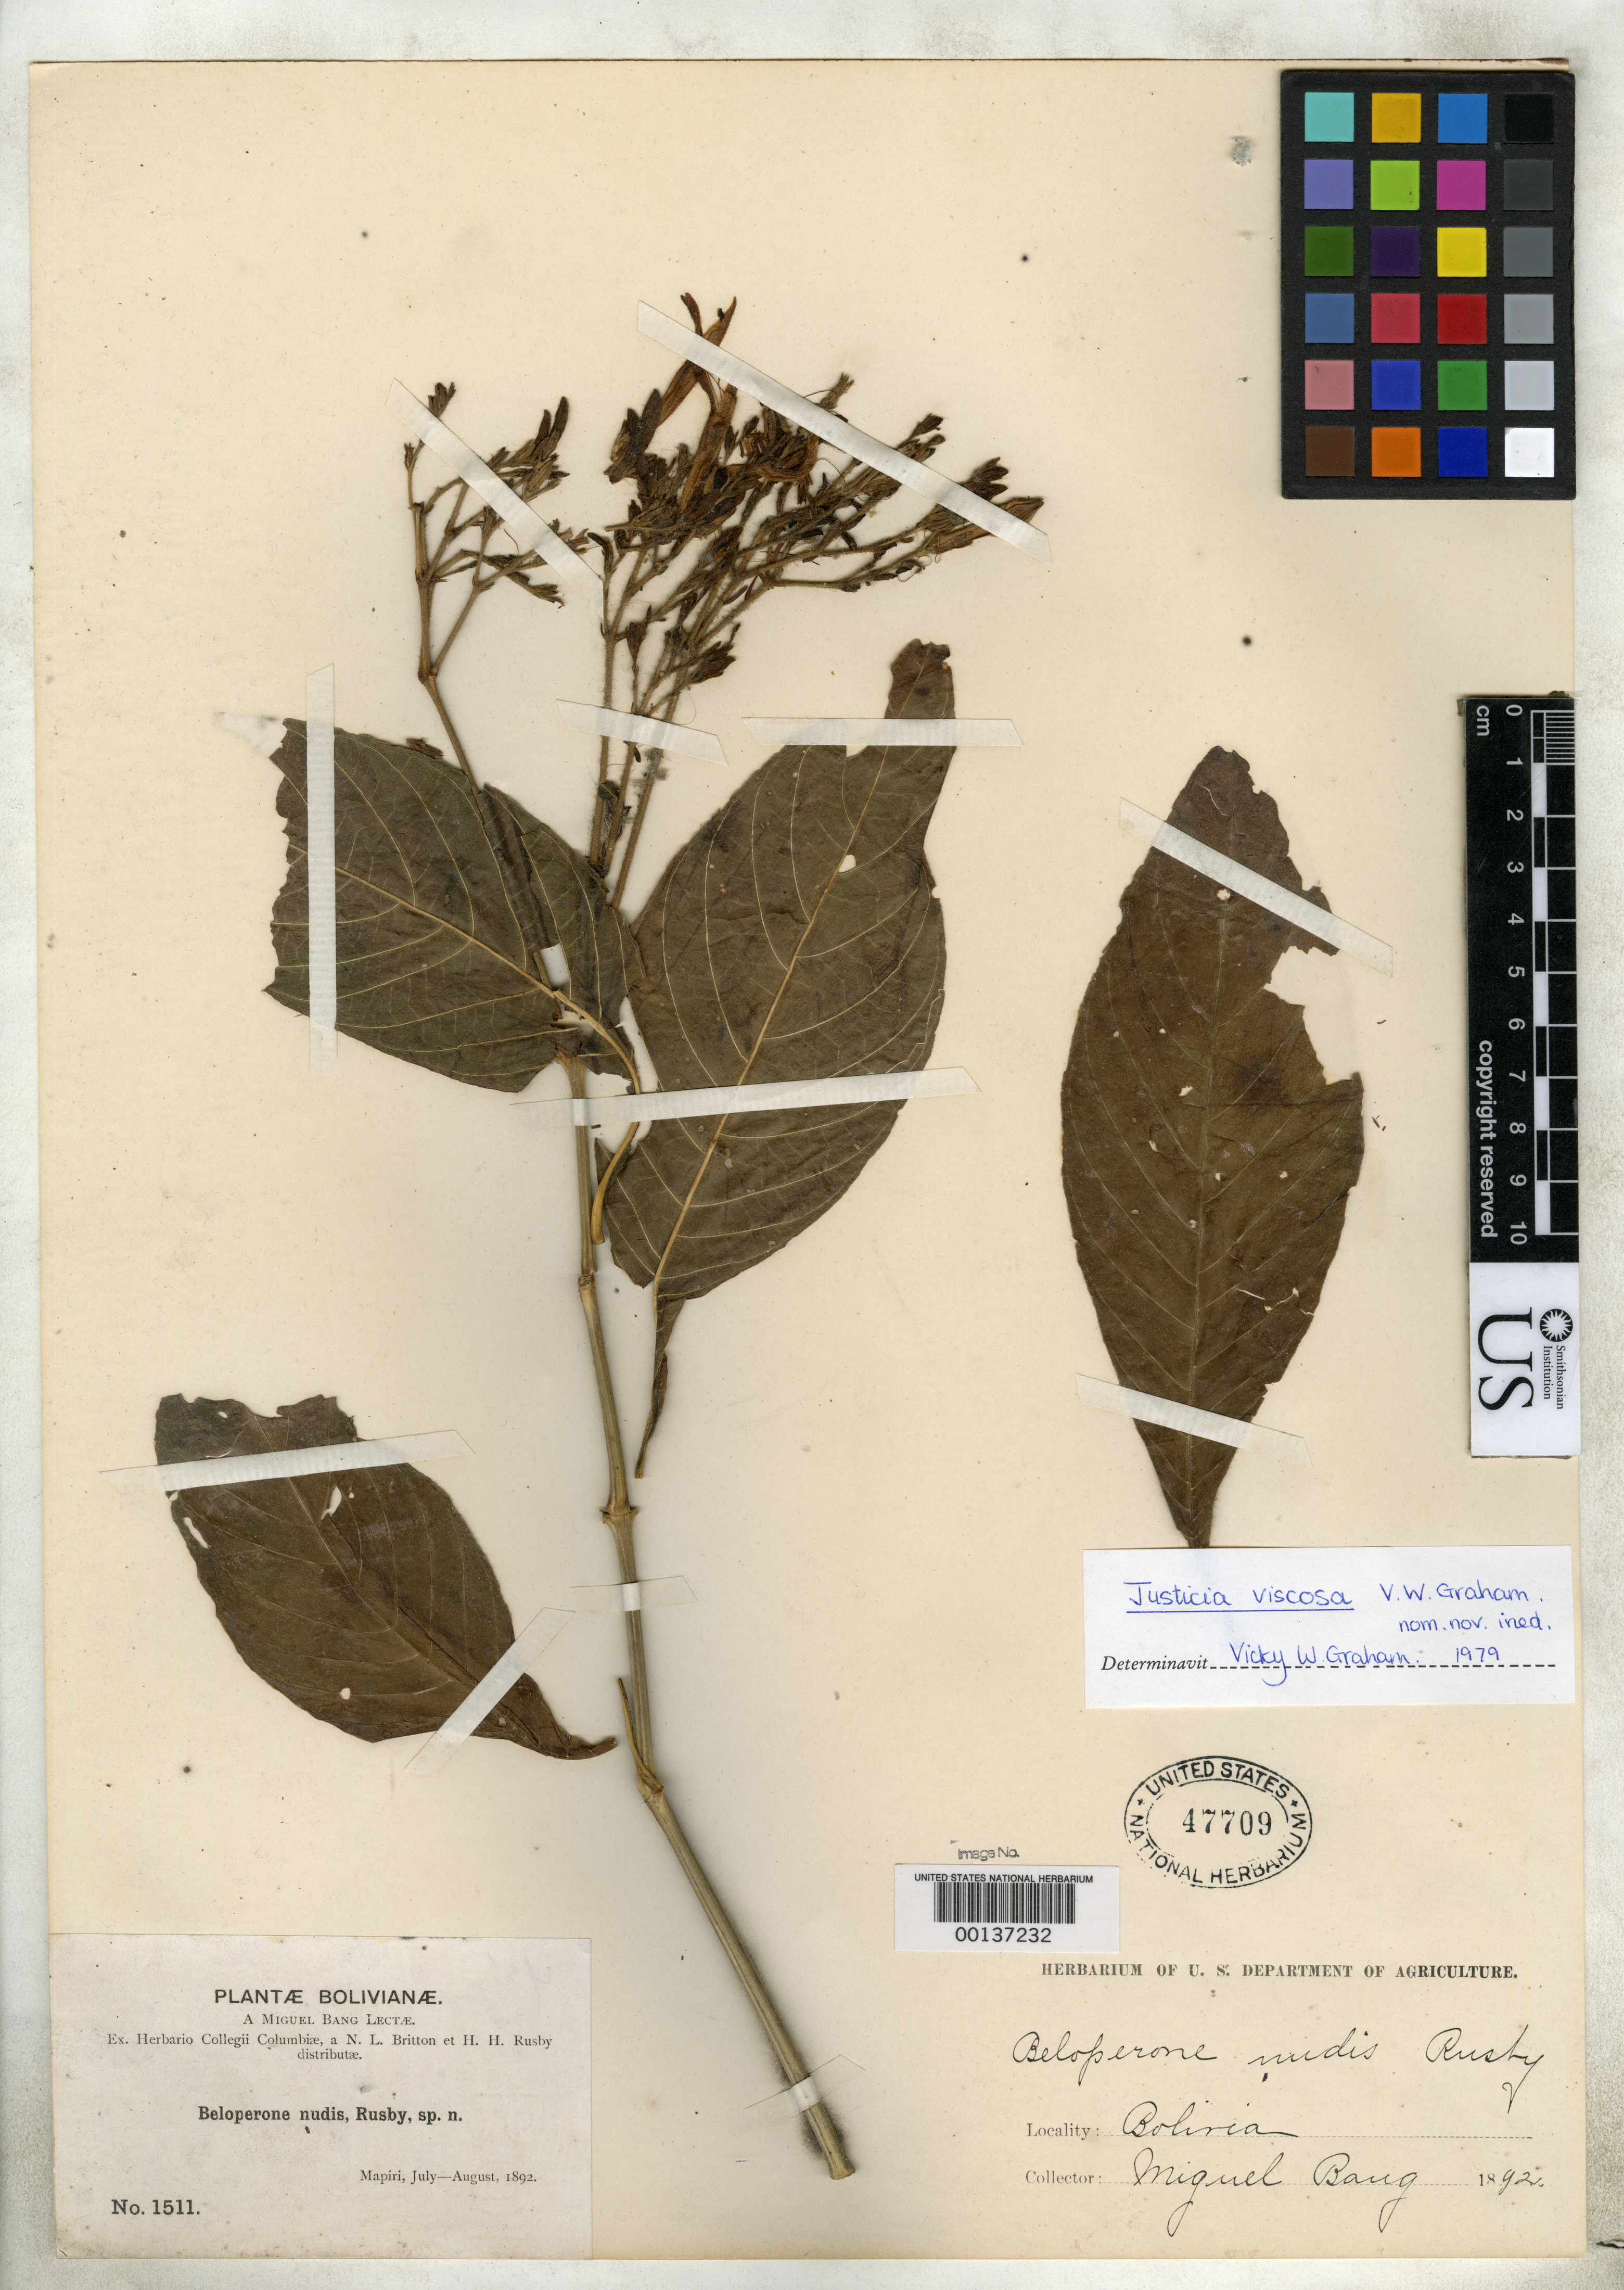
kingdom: Plantae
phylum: Tracheophyta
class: Magnoliopsida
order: Lamiales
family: Acanthaceae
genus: Beloperone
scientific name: Beloperone nuda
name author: Rusby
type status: Isotype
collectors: M. Bang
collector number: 1511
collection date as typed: Jul 1892 to -- Aug 1892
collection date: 1892-07/1892-08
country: Bolivia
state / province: La Paz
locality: Mapiri.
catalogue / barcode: US 47709